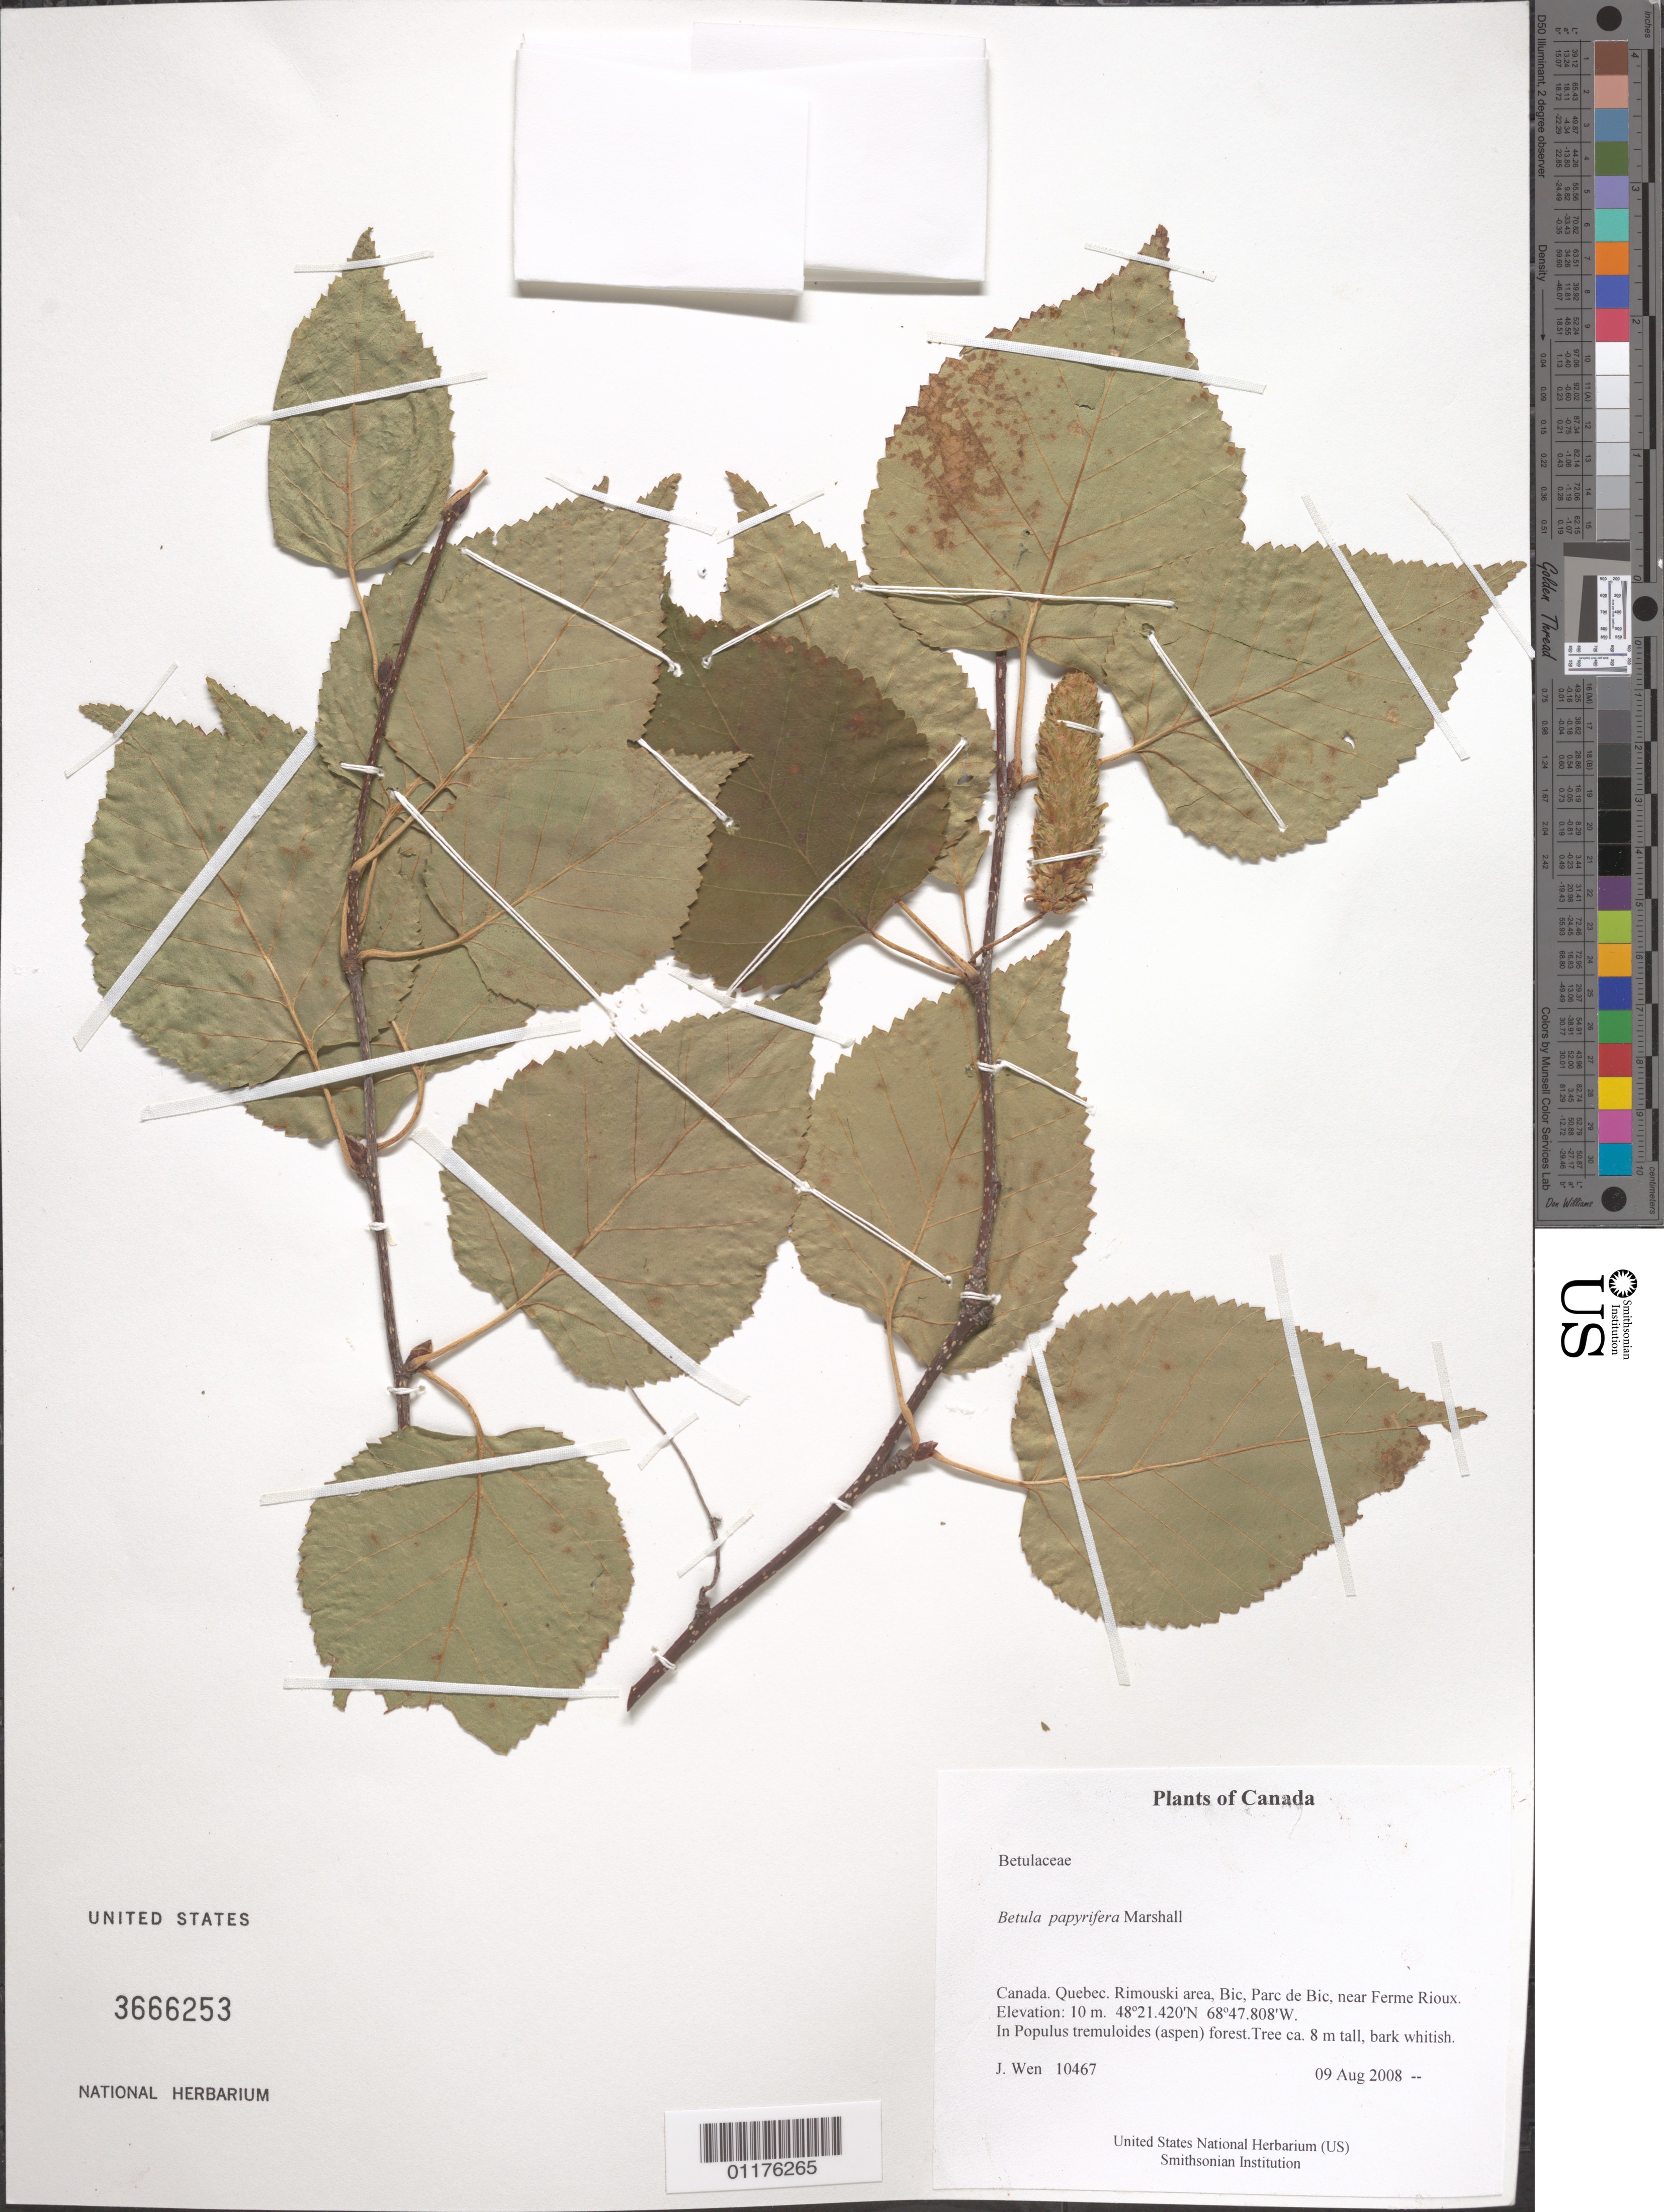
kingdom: Plantae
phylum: Tracheophyta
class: Magnoliopsida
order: Fagales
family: Betulaceae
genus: Betula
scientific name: Betula papyrifera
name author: Marshall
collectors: J. Wen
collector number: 10467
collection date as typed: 09 Aug 2008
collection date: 2008-08-09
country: Canada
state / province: Quebec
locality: Rimouski area, Bic, Parc de Bic, near Ferme Rioux.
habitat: In Populus tremuloides (aspen) forest.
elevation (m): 10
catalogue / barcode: US 3666253